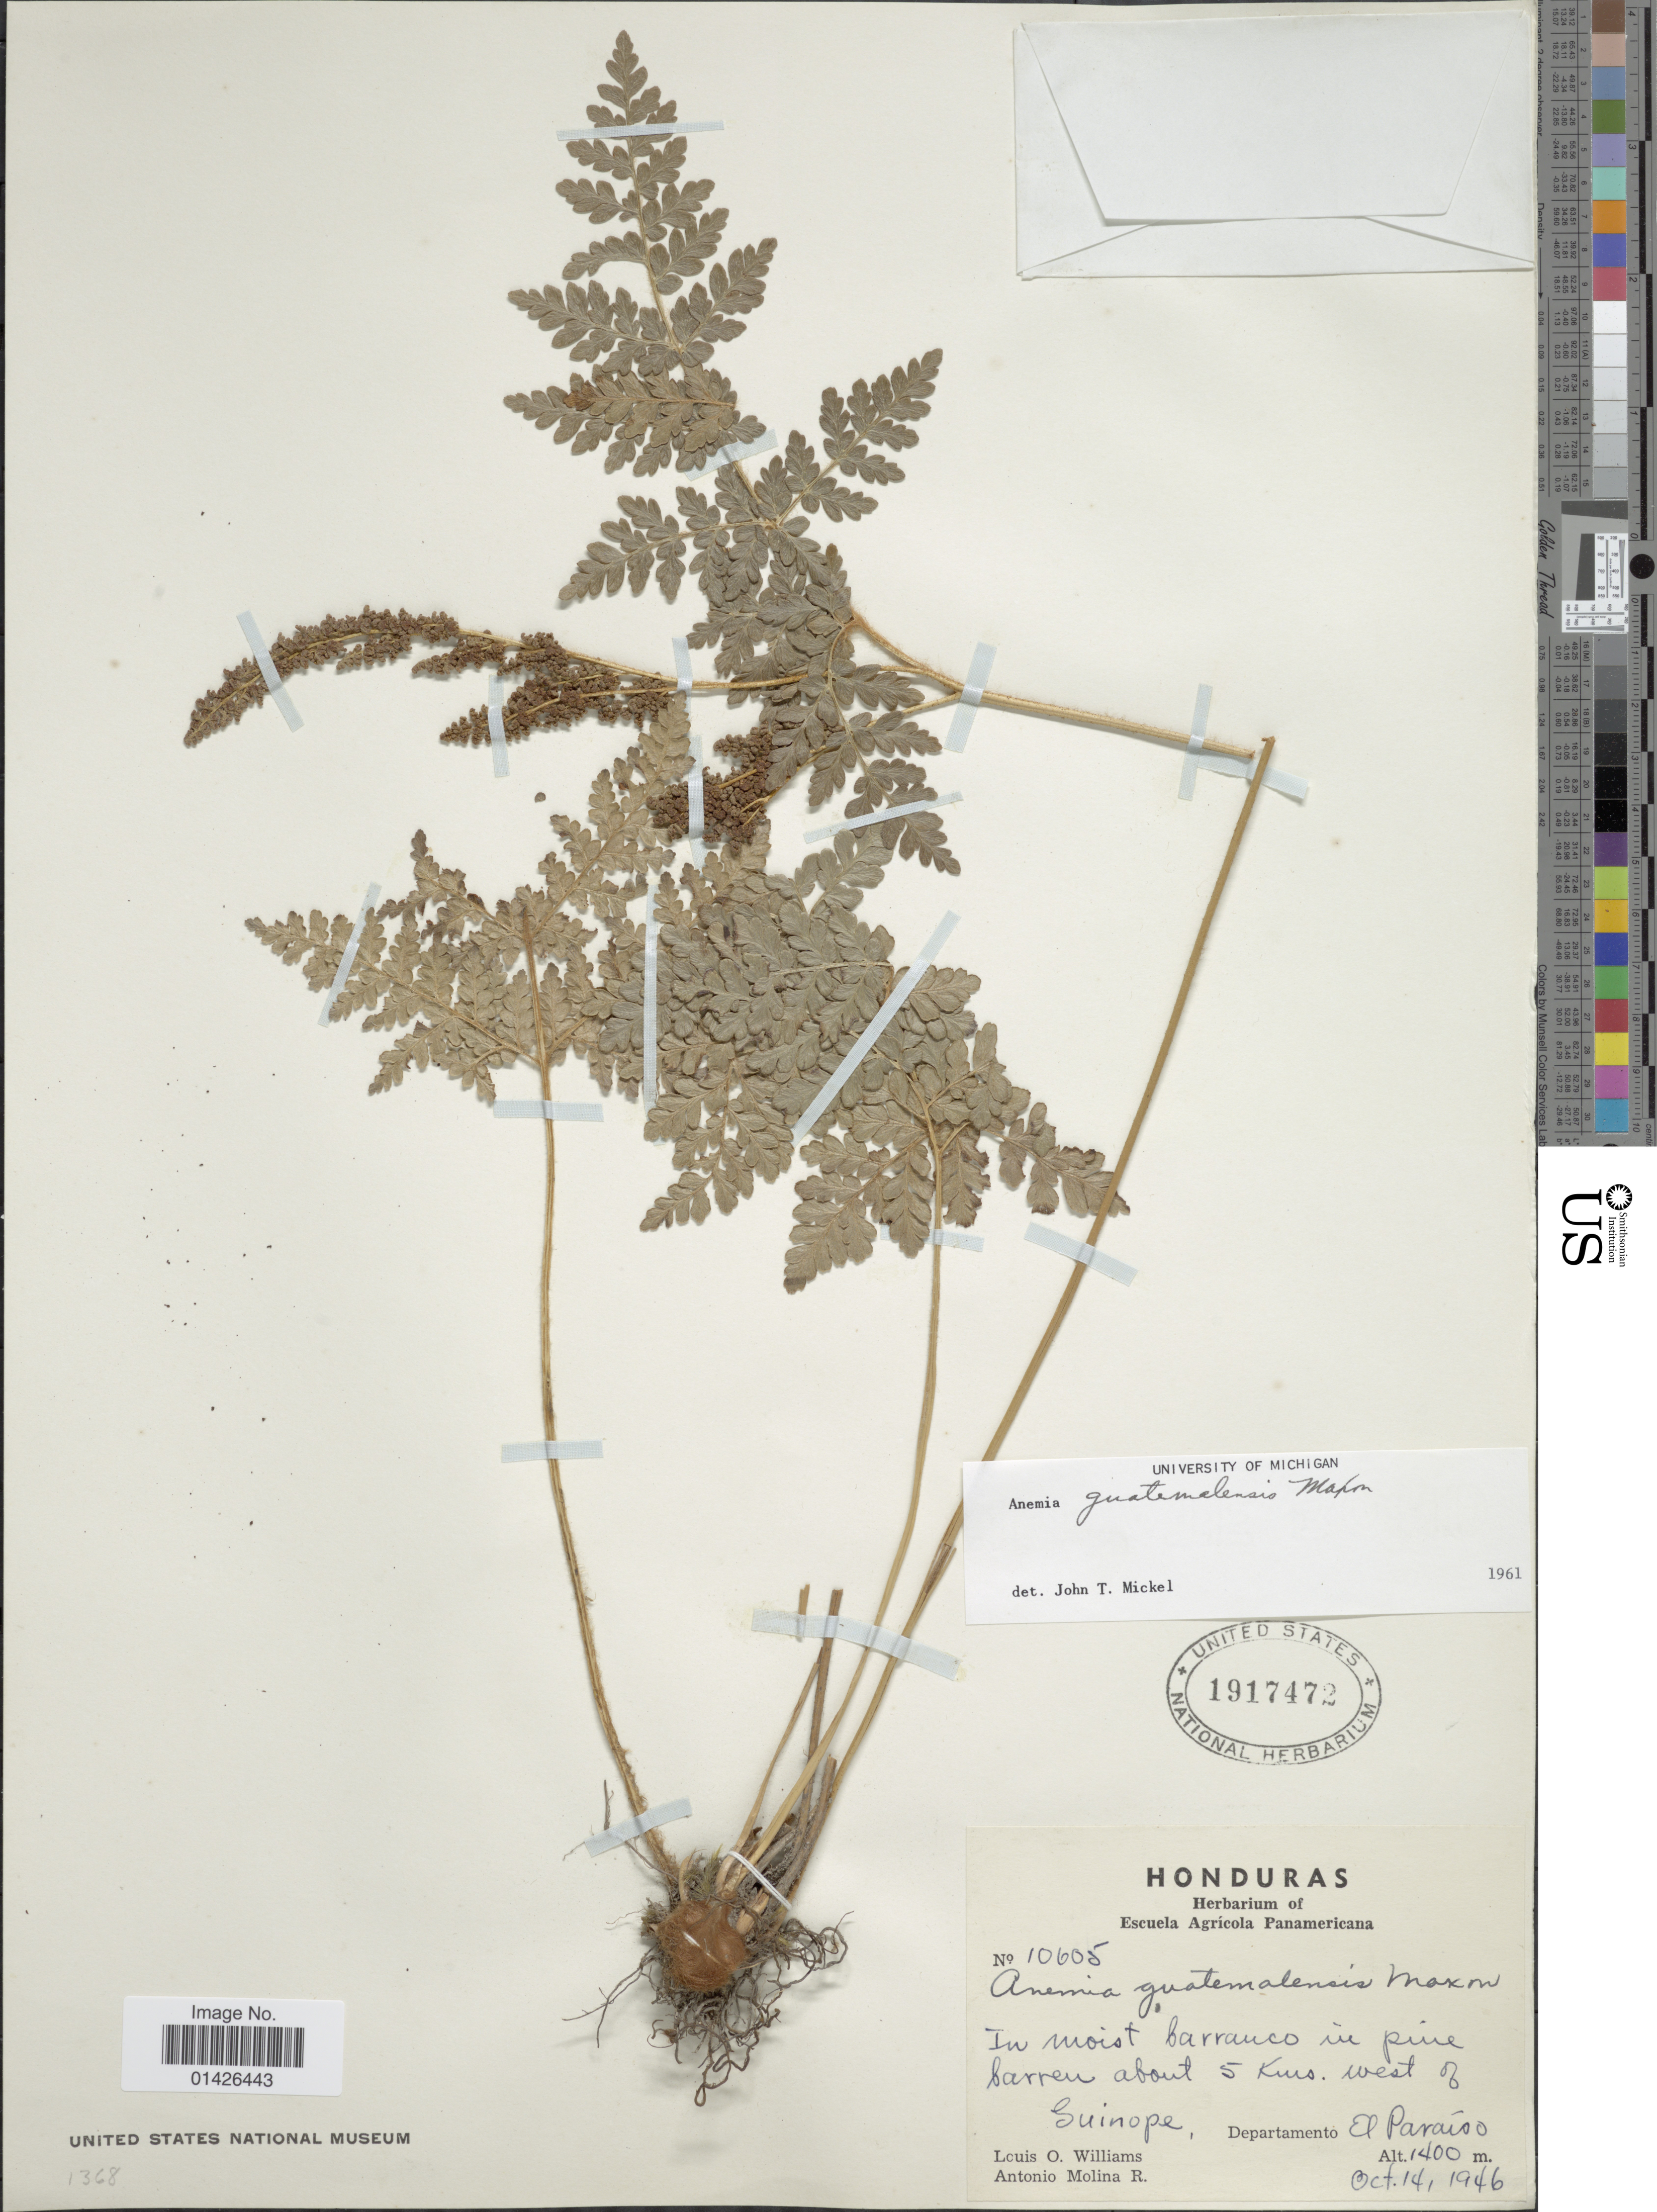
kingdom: Plantae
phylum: Tracheophyta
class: Polypodiopsida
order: Schizaeales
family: Anemiaceae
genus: Anemia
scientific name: Anemia guatemalensis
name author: Maxon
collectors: L. O. Williams & A. Molina R.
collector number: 10605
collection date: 1946-10-14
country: Honduras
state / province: El Paraíso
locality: About 5 kms. west of Guinope,Departamento El Paraiso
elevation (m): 1400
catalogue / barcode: US 1917472